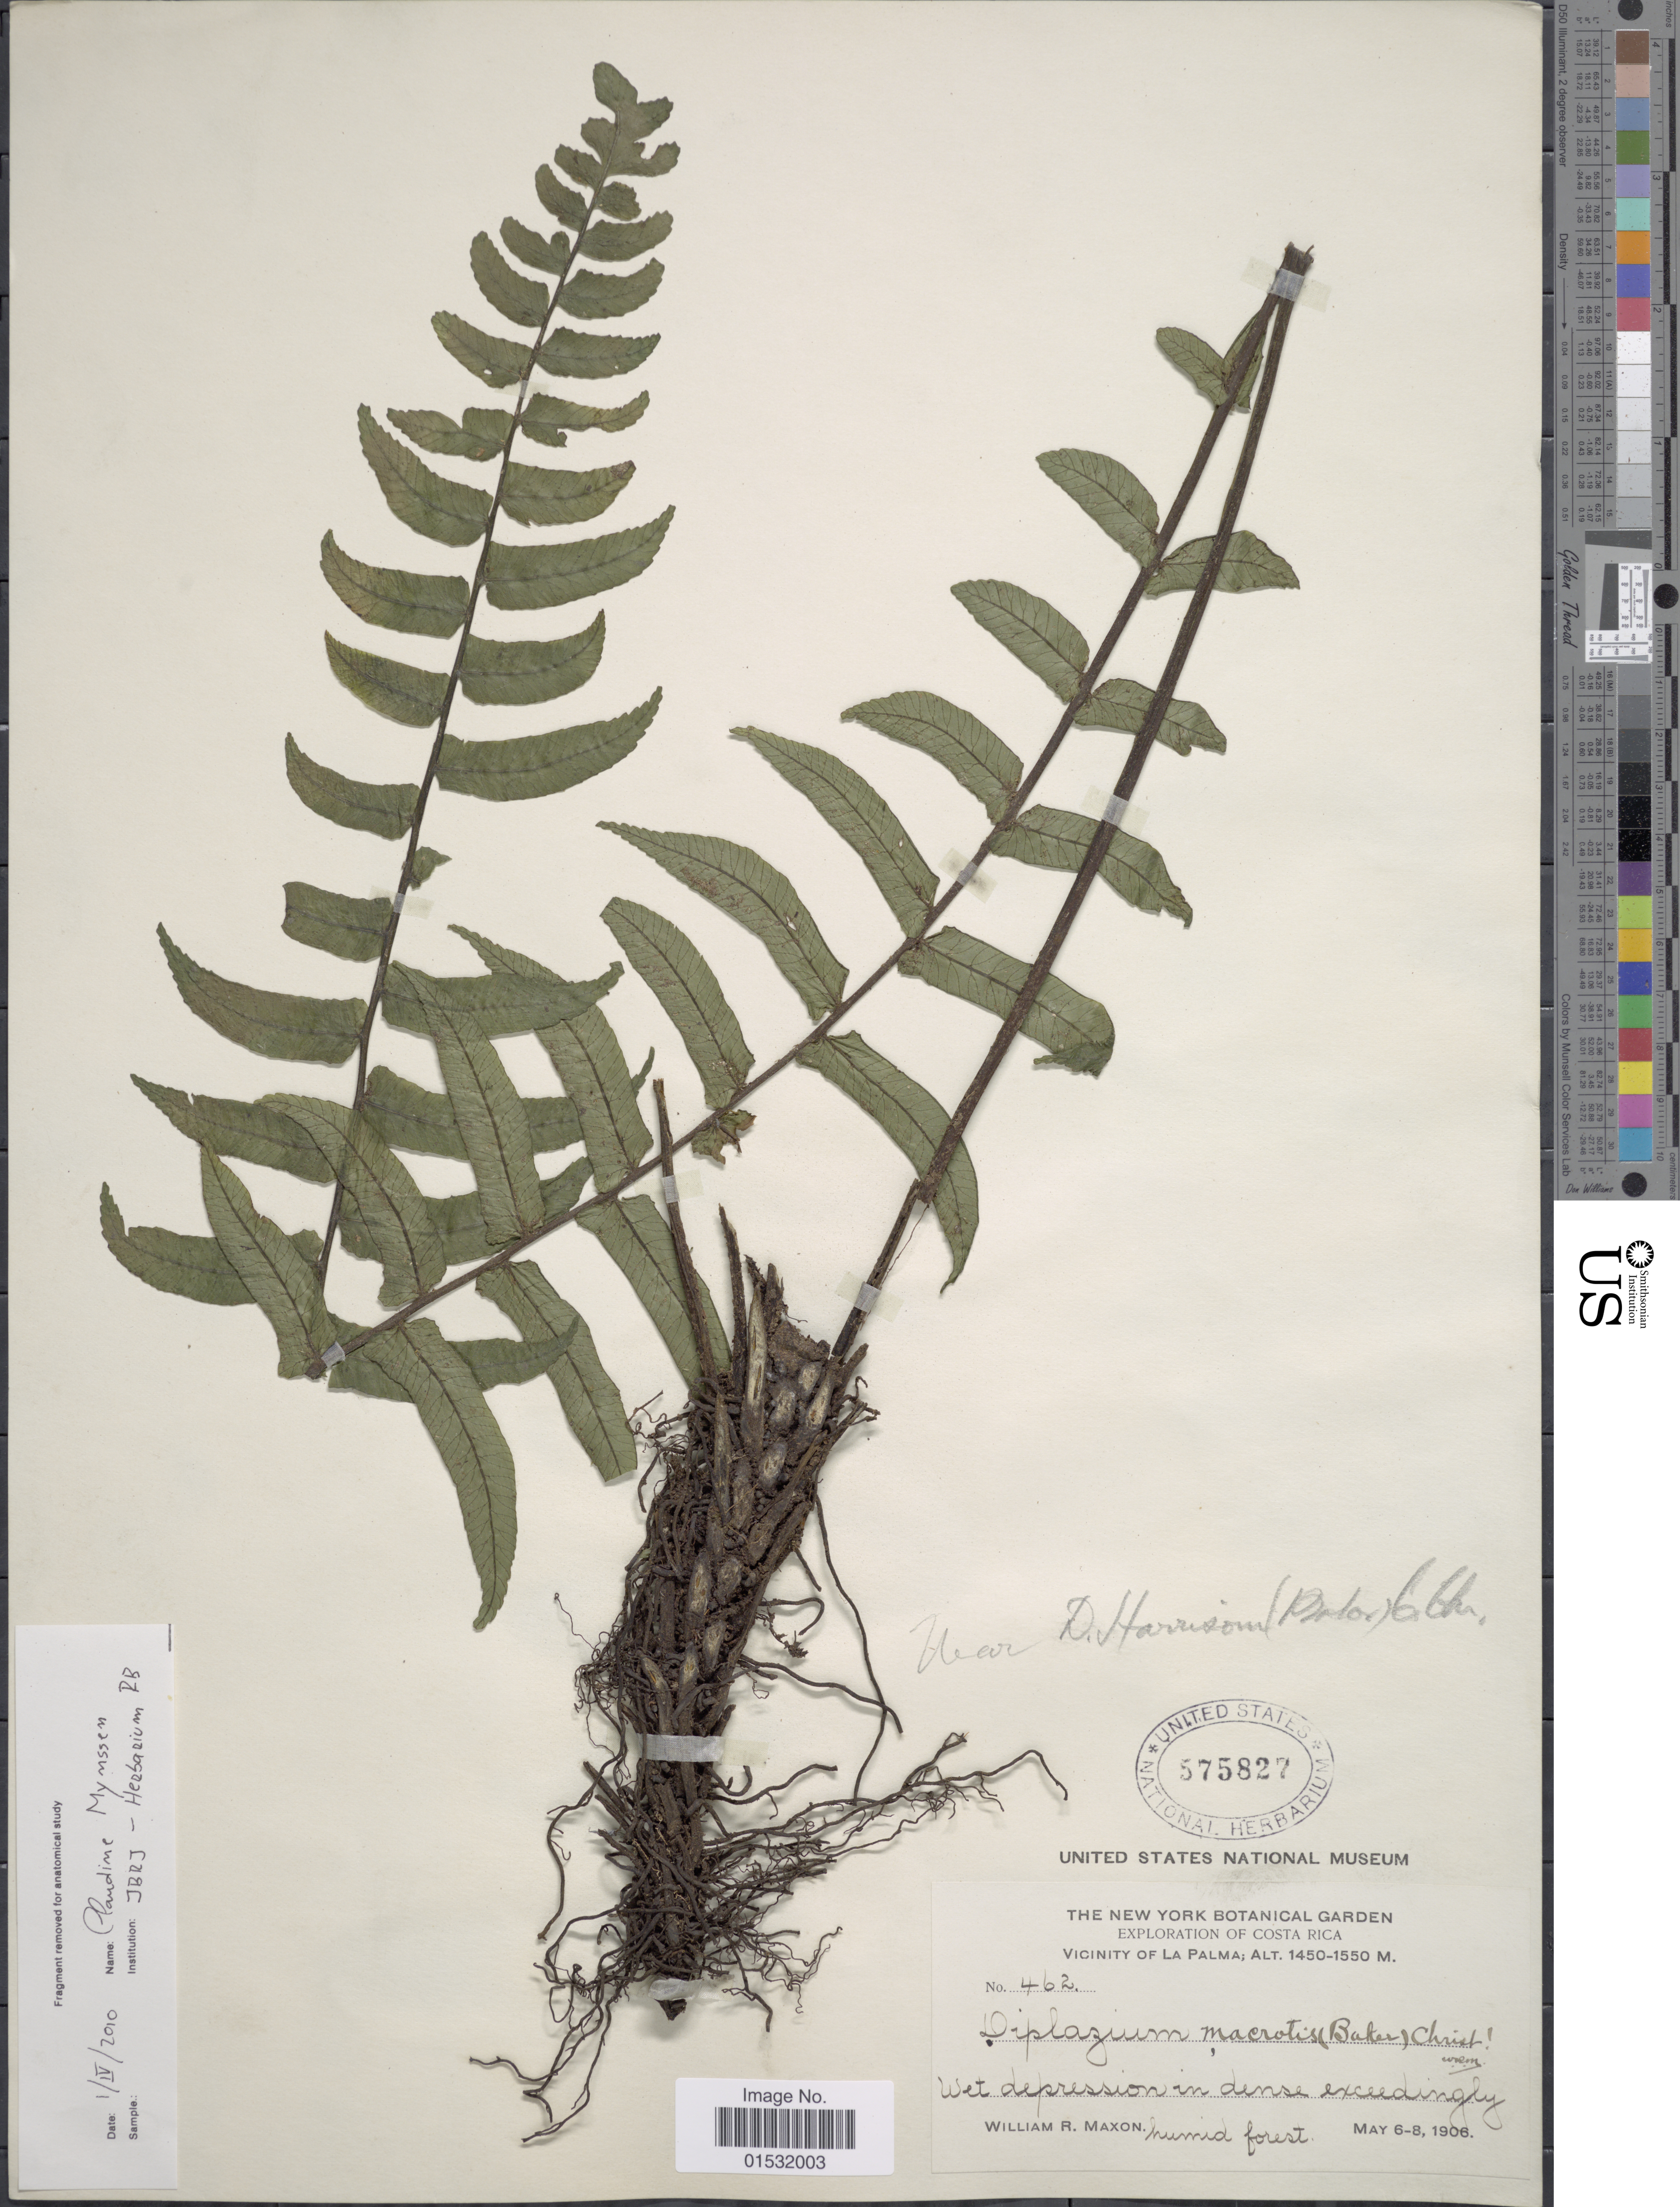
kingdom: Plantae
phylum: Tracheophyta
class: Polypodiopsida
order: Polypodiales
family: Athyriaceae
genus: Diplazium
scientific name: Diplazium seemannii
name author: T. Moore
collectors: W. R. Maxon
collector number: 462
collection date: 1906-05-06/1906-05-08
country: Costa Rica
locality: Vicinity of La Palma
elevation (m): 1450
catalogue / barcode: US 575827